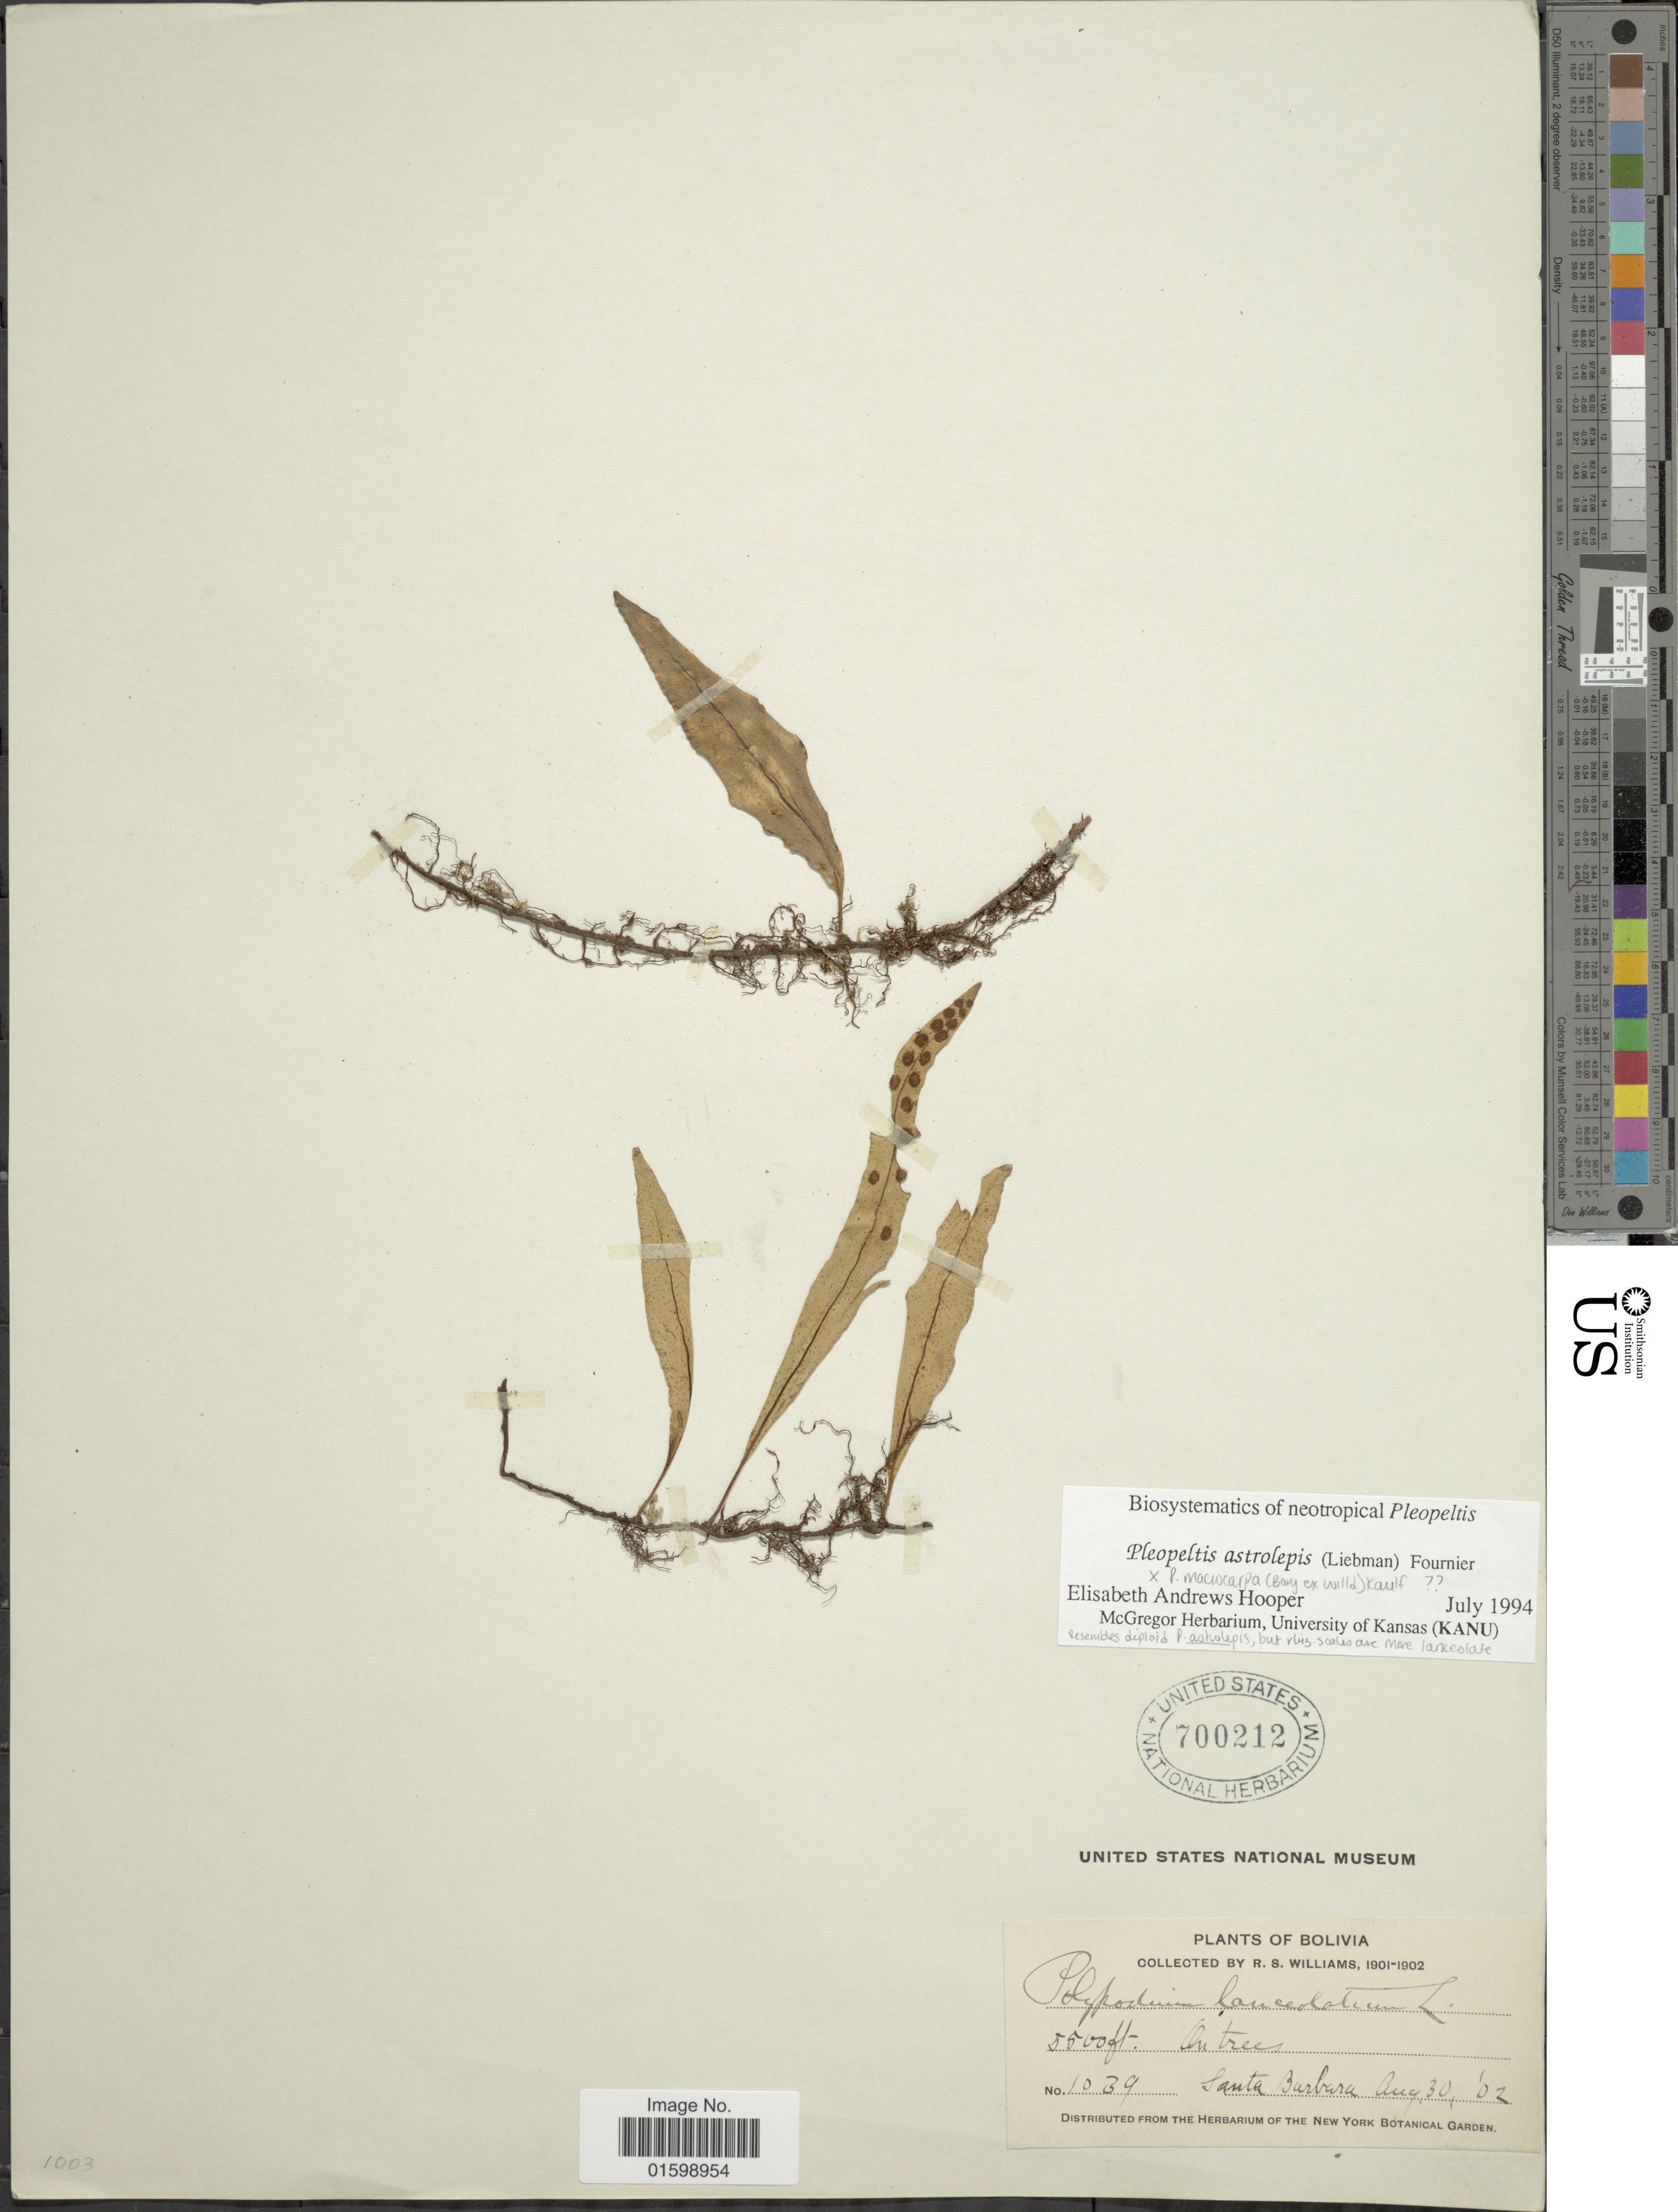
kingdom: Plantae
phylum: Tracheophyta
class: Polypodiopsida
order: Polypodiales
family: Polypodiaceae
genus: Pleopeltis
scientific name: Pleopeltis astrolepis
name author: (Liebm.) E. Fourn.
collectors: R. S. Williams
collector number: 1039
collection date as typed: Aug. 30. '02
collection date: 1902-08-30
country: Bolivia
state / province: La Paz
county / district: Franz Tamayo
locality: Santa Barbara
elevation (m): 1676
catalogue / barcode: US 700212